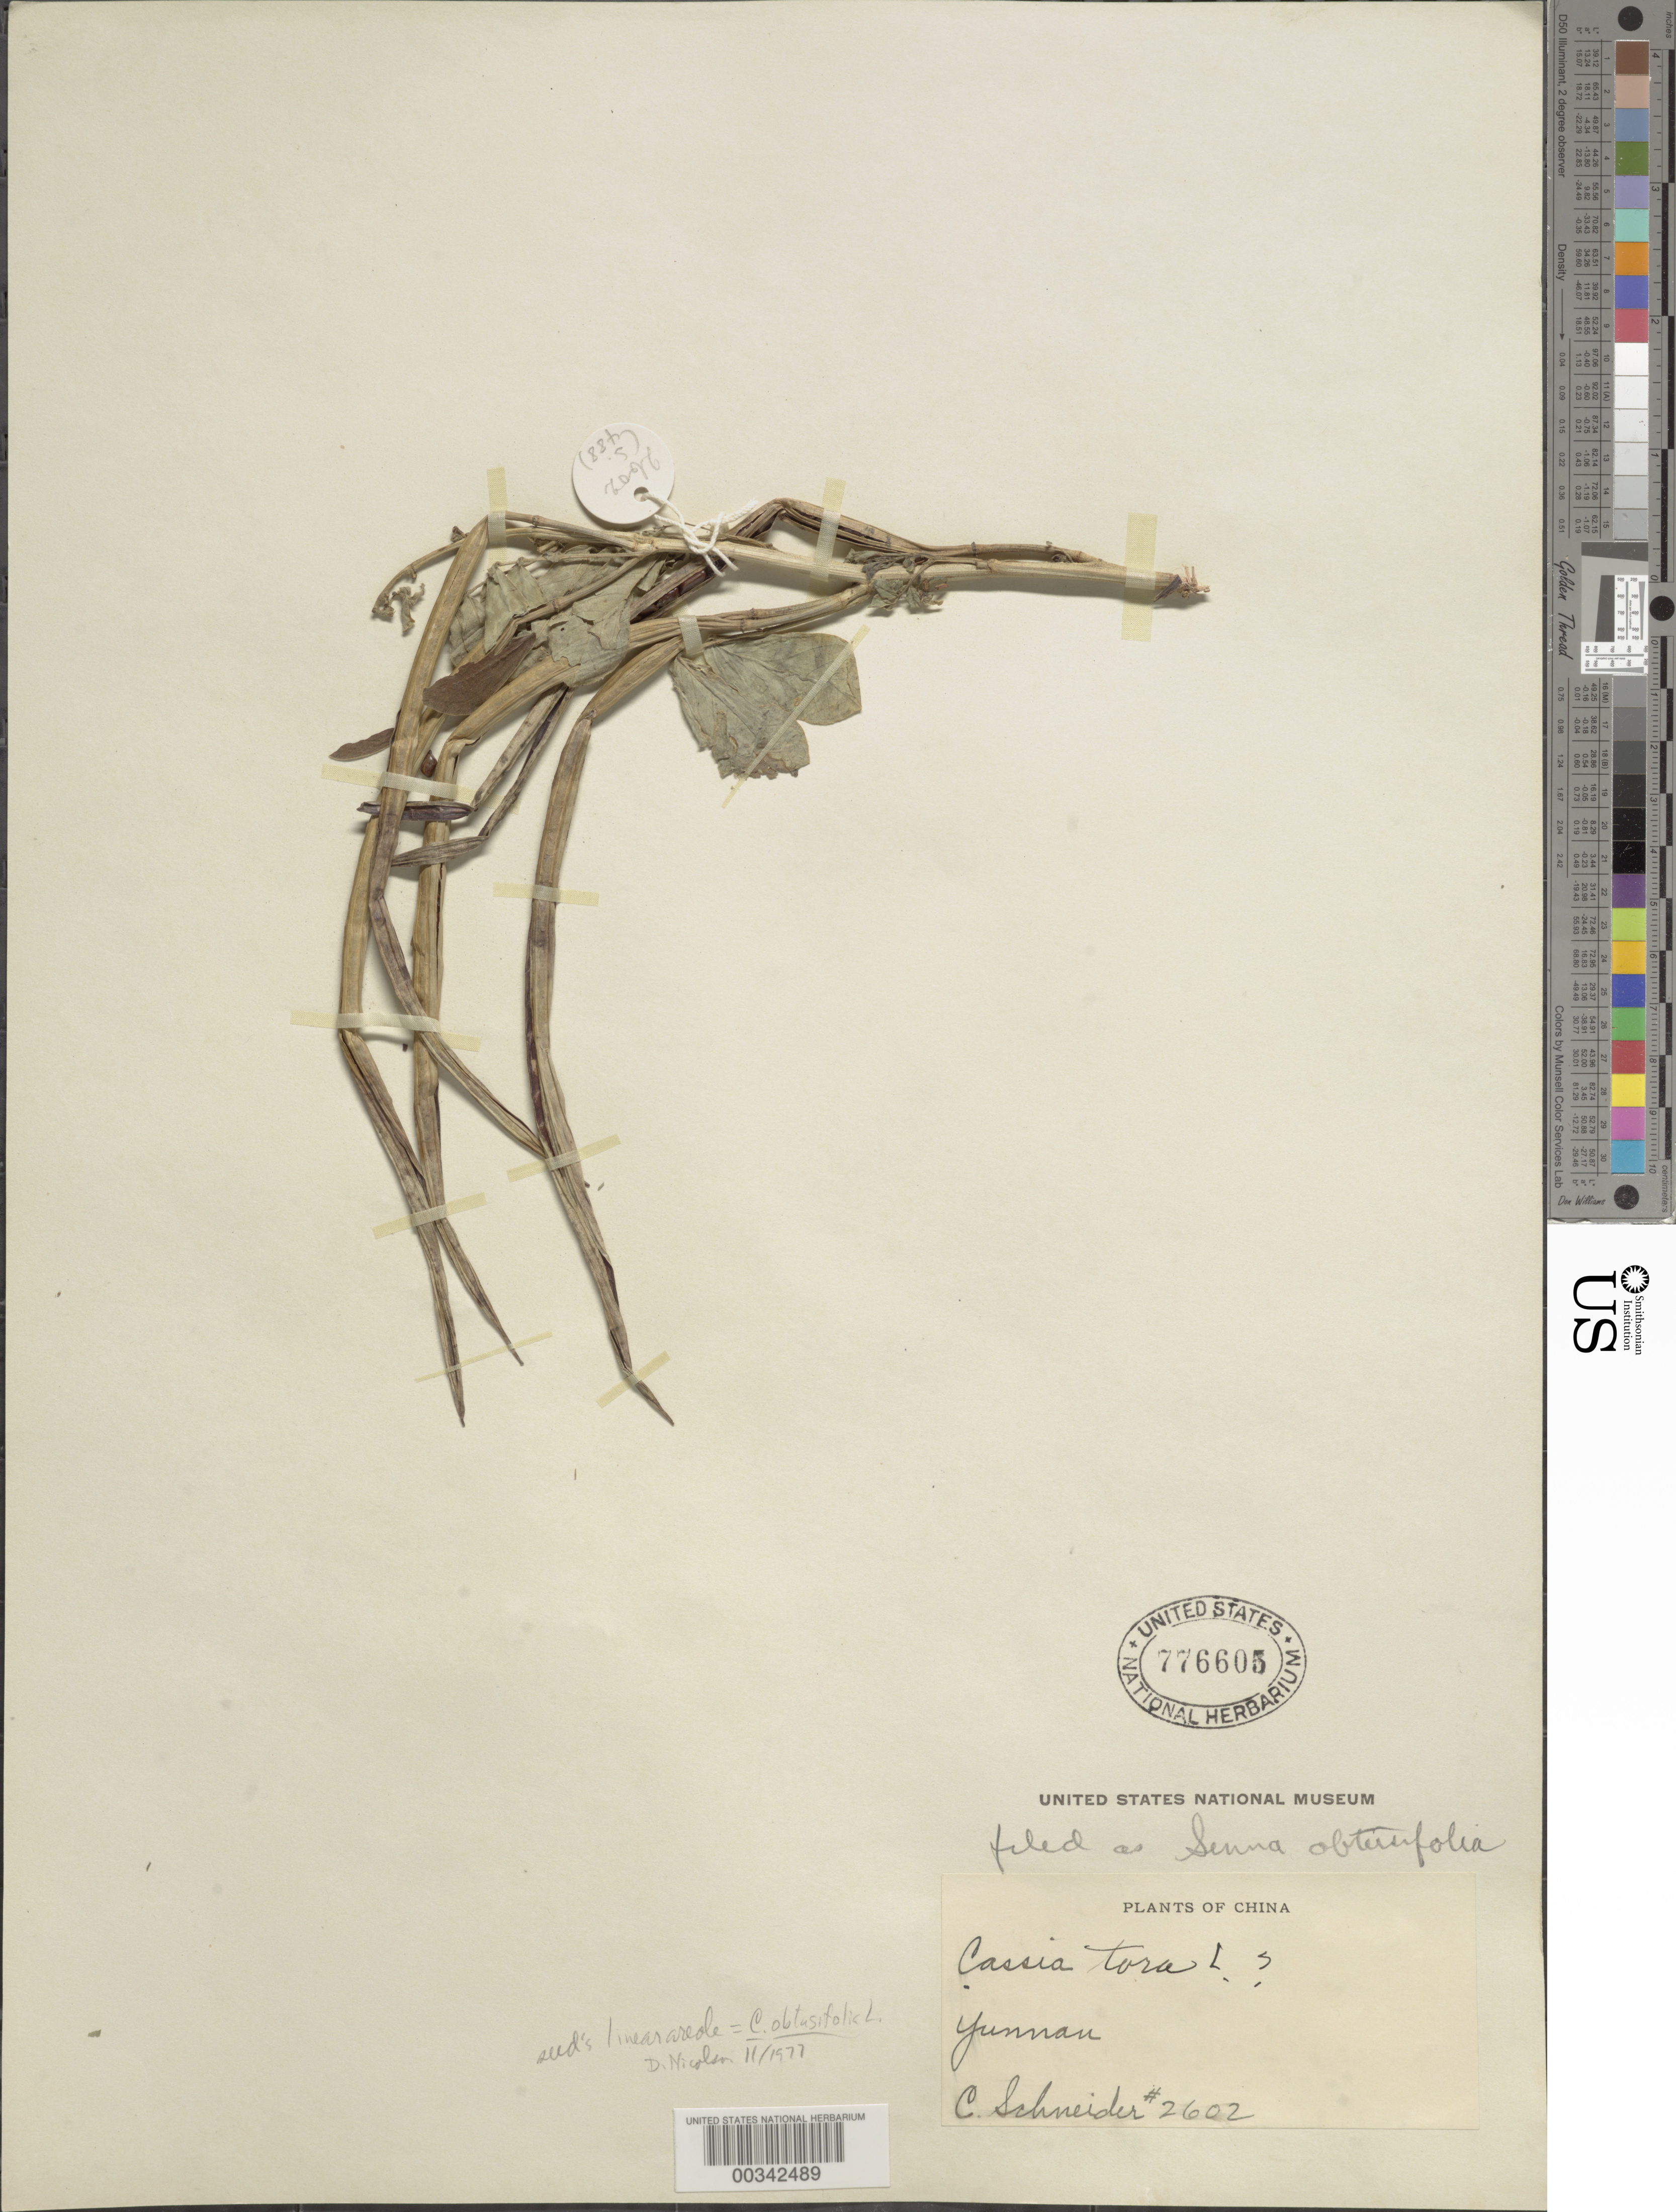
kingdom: Plantae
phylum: Tracheophyta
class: Magnoliopsida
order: Fabales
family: Fabaceae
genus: Senna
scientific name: Senna obtusifolia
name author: (L.) H.S. Irwin & Barneby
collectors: C. K. Schneider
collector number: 2602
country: China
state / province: Yunnan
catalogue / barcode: US 776605